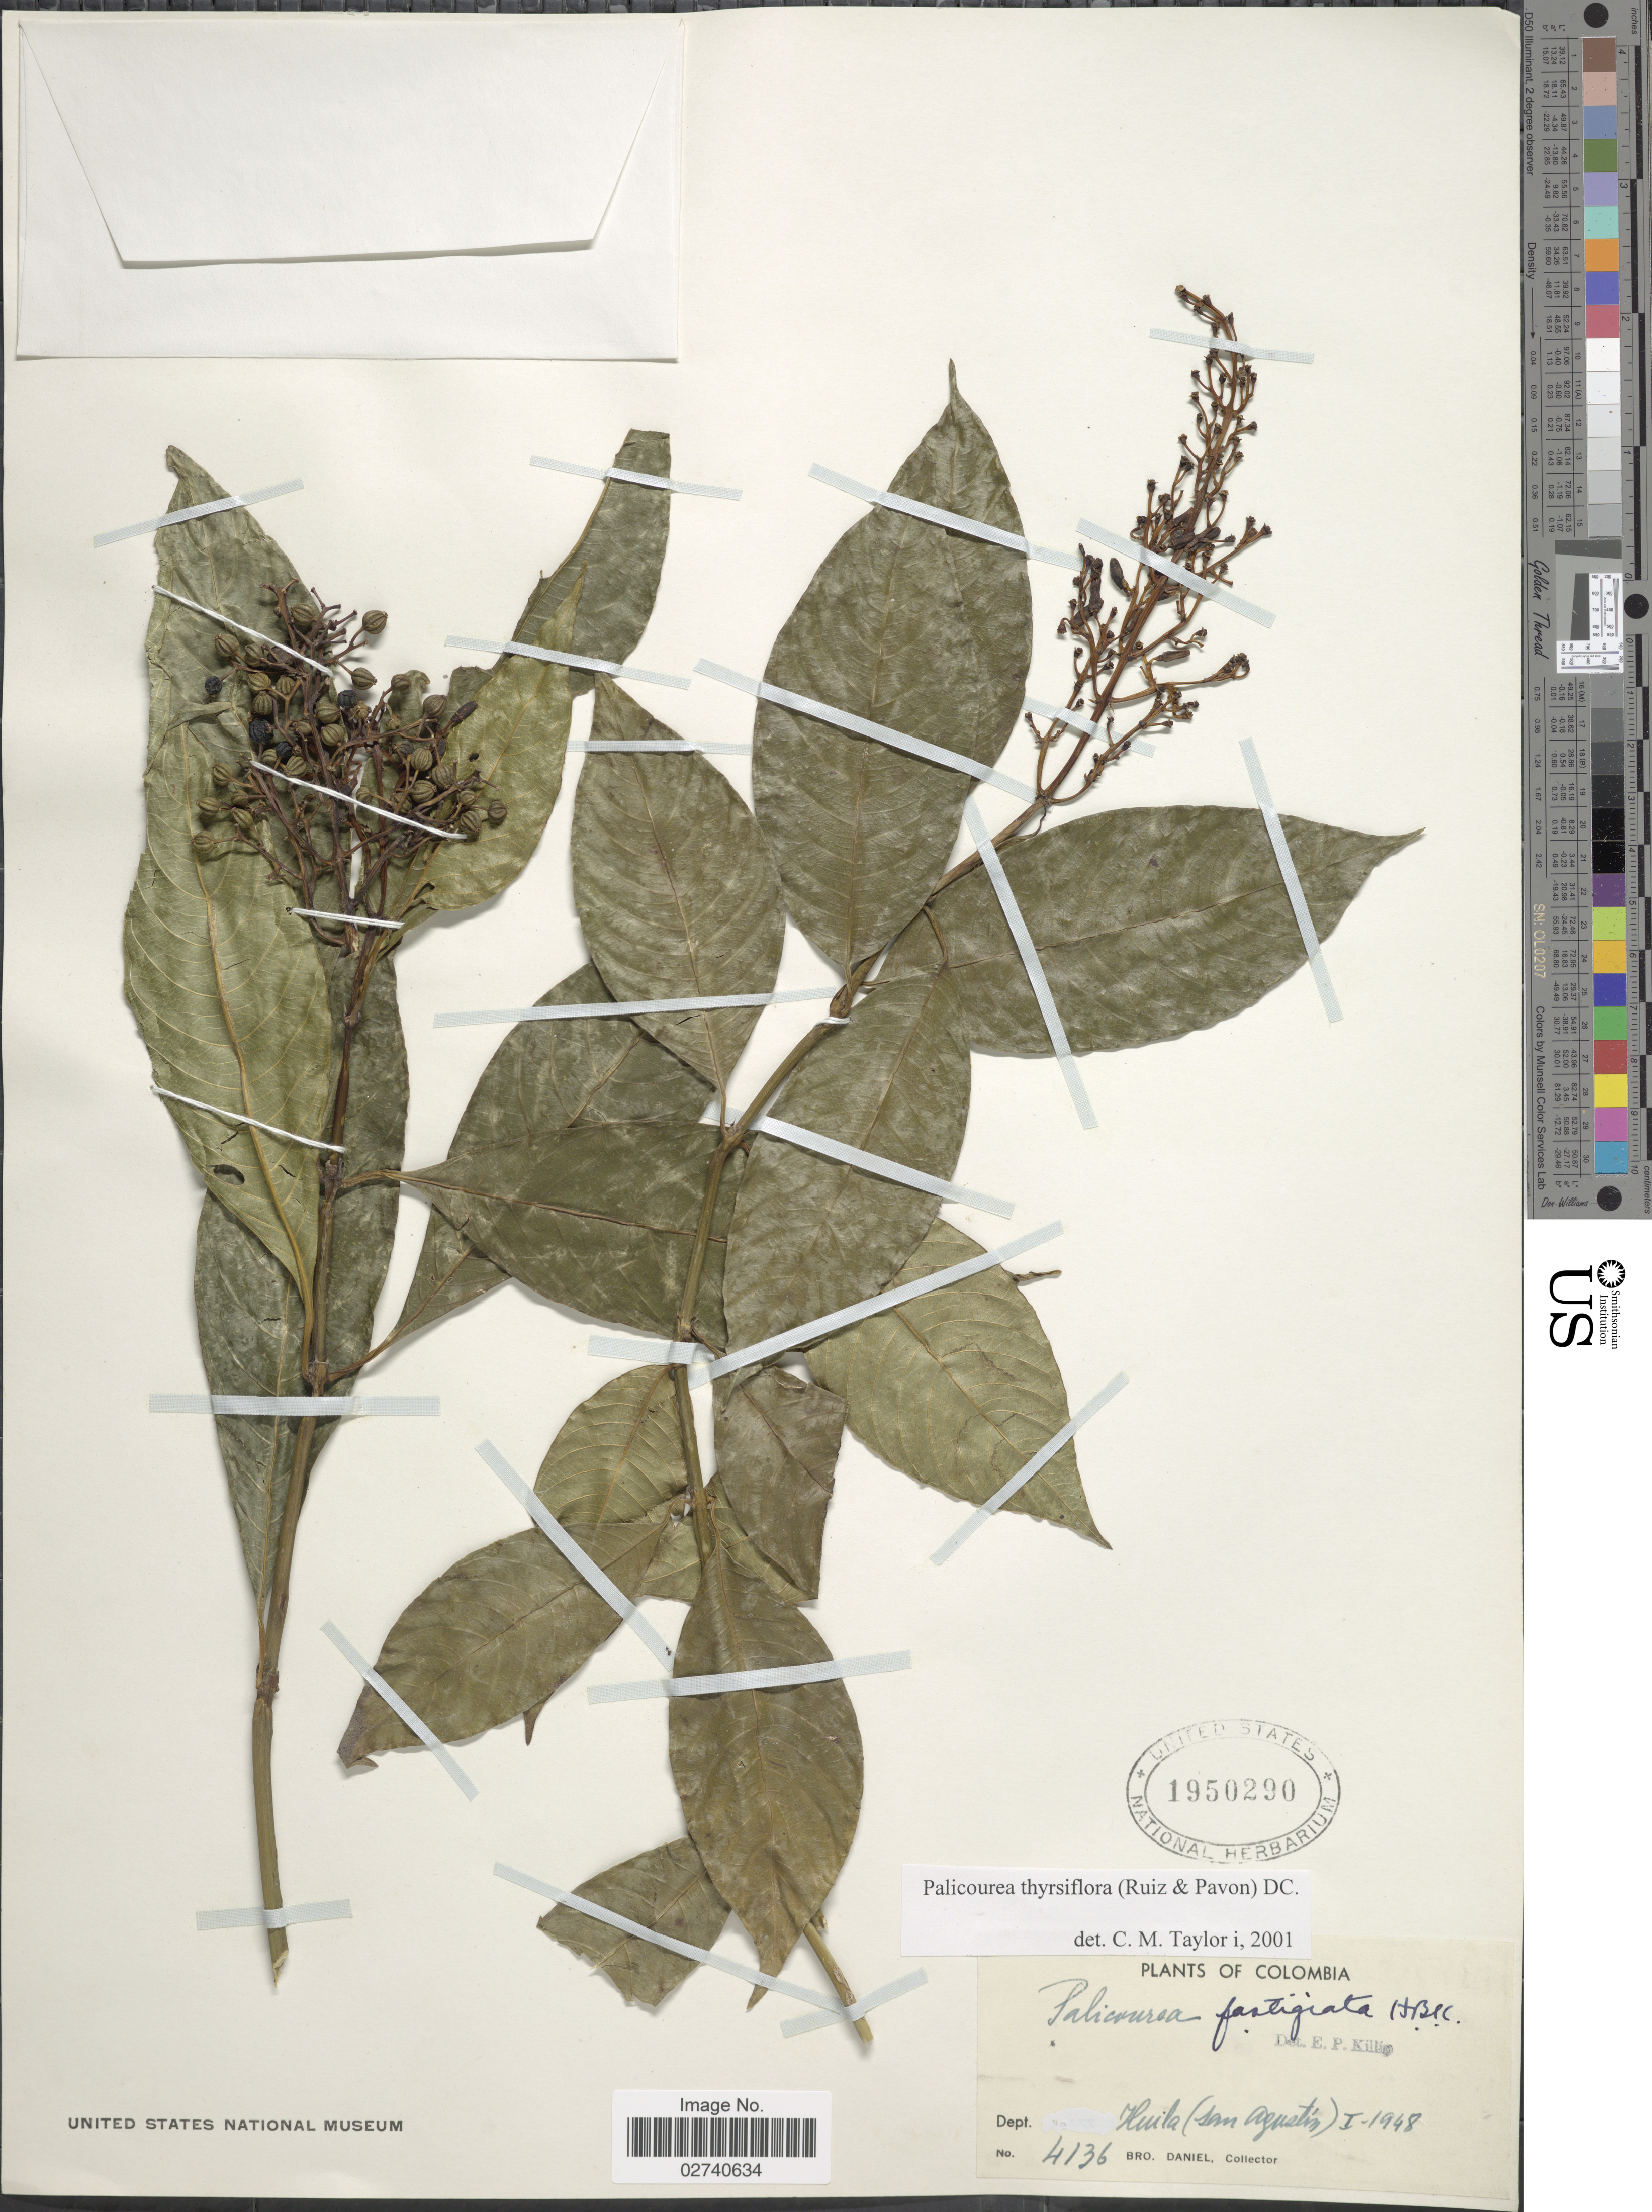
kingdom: Plantae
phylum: Tracheophyta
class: Magnoliopsida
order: Gentianales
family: Rubiaceae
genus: Palicourea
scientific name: Palicourea thyrsiflora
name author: (Ruiz & Pav.) DC.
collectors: Bro. Daniel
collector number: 4136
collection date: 1948-01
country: Colombia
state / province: Huila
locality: (San Agustin)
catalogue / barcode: US 1950290